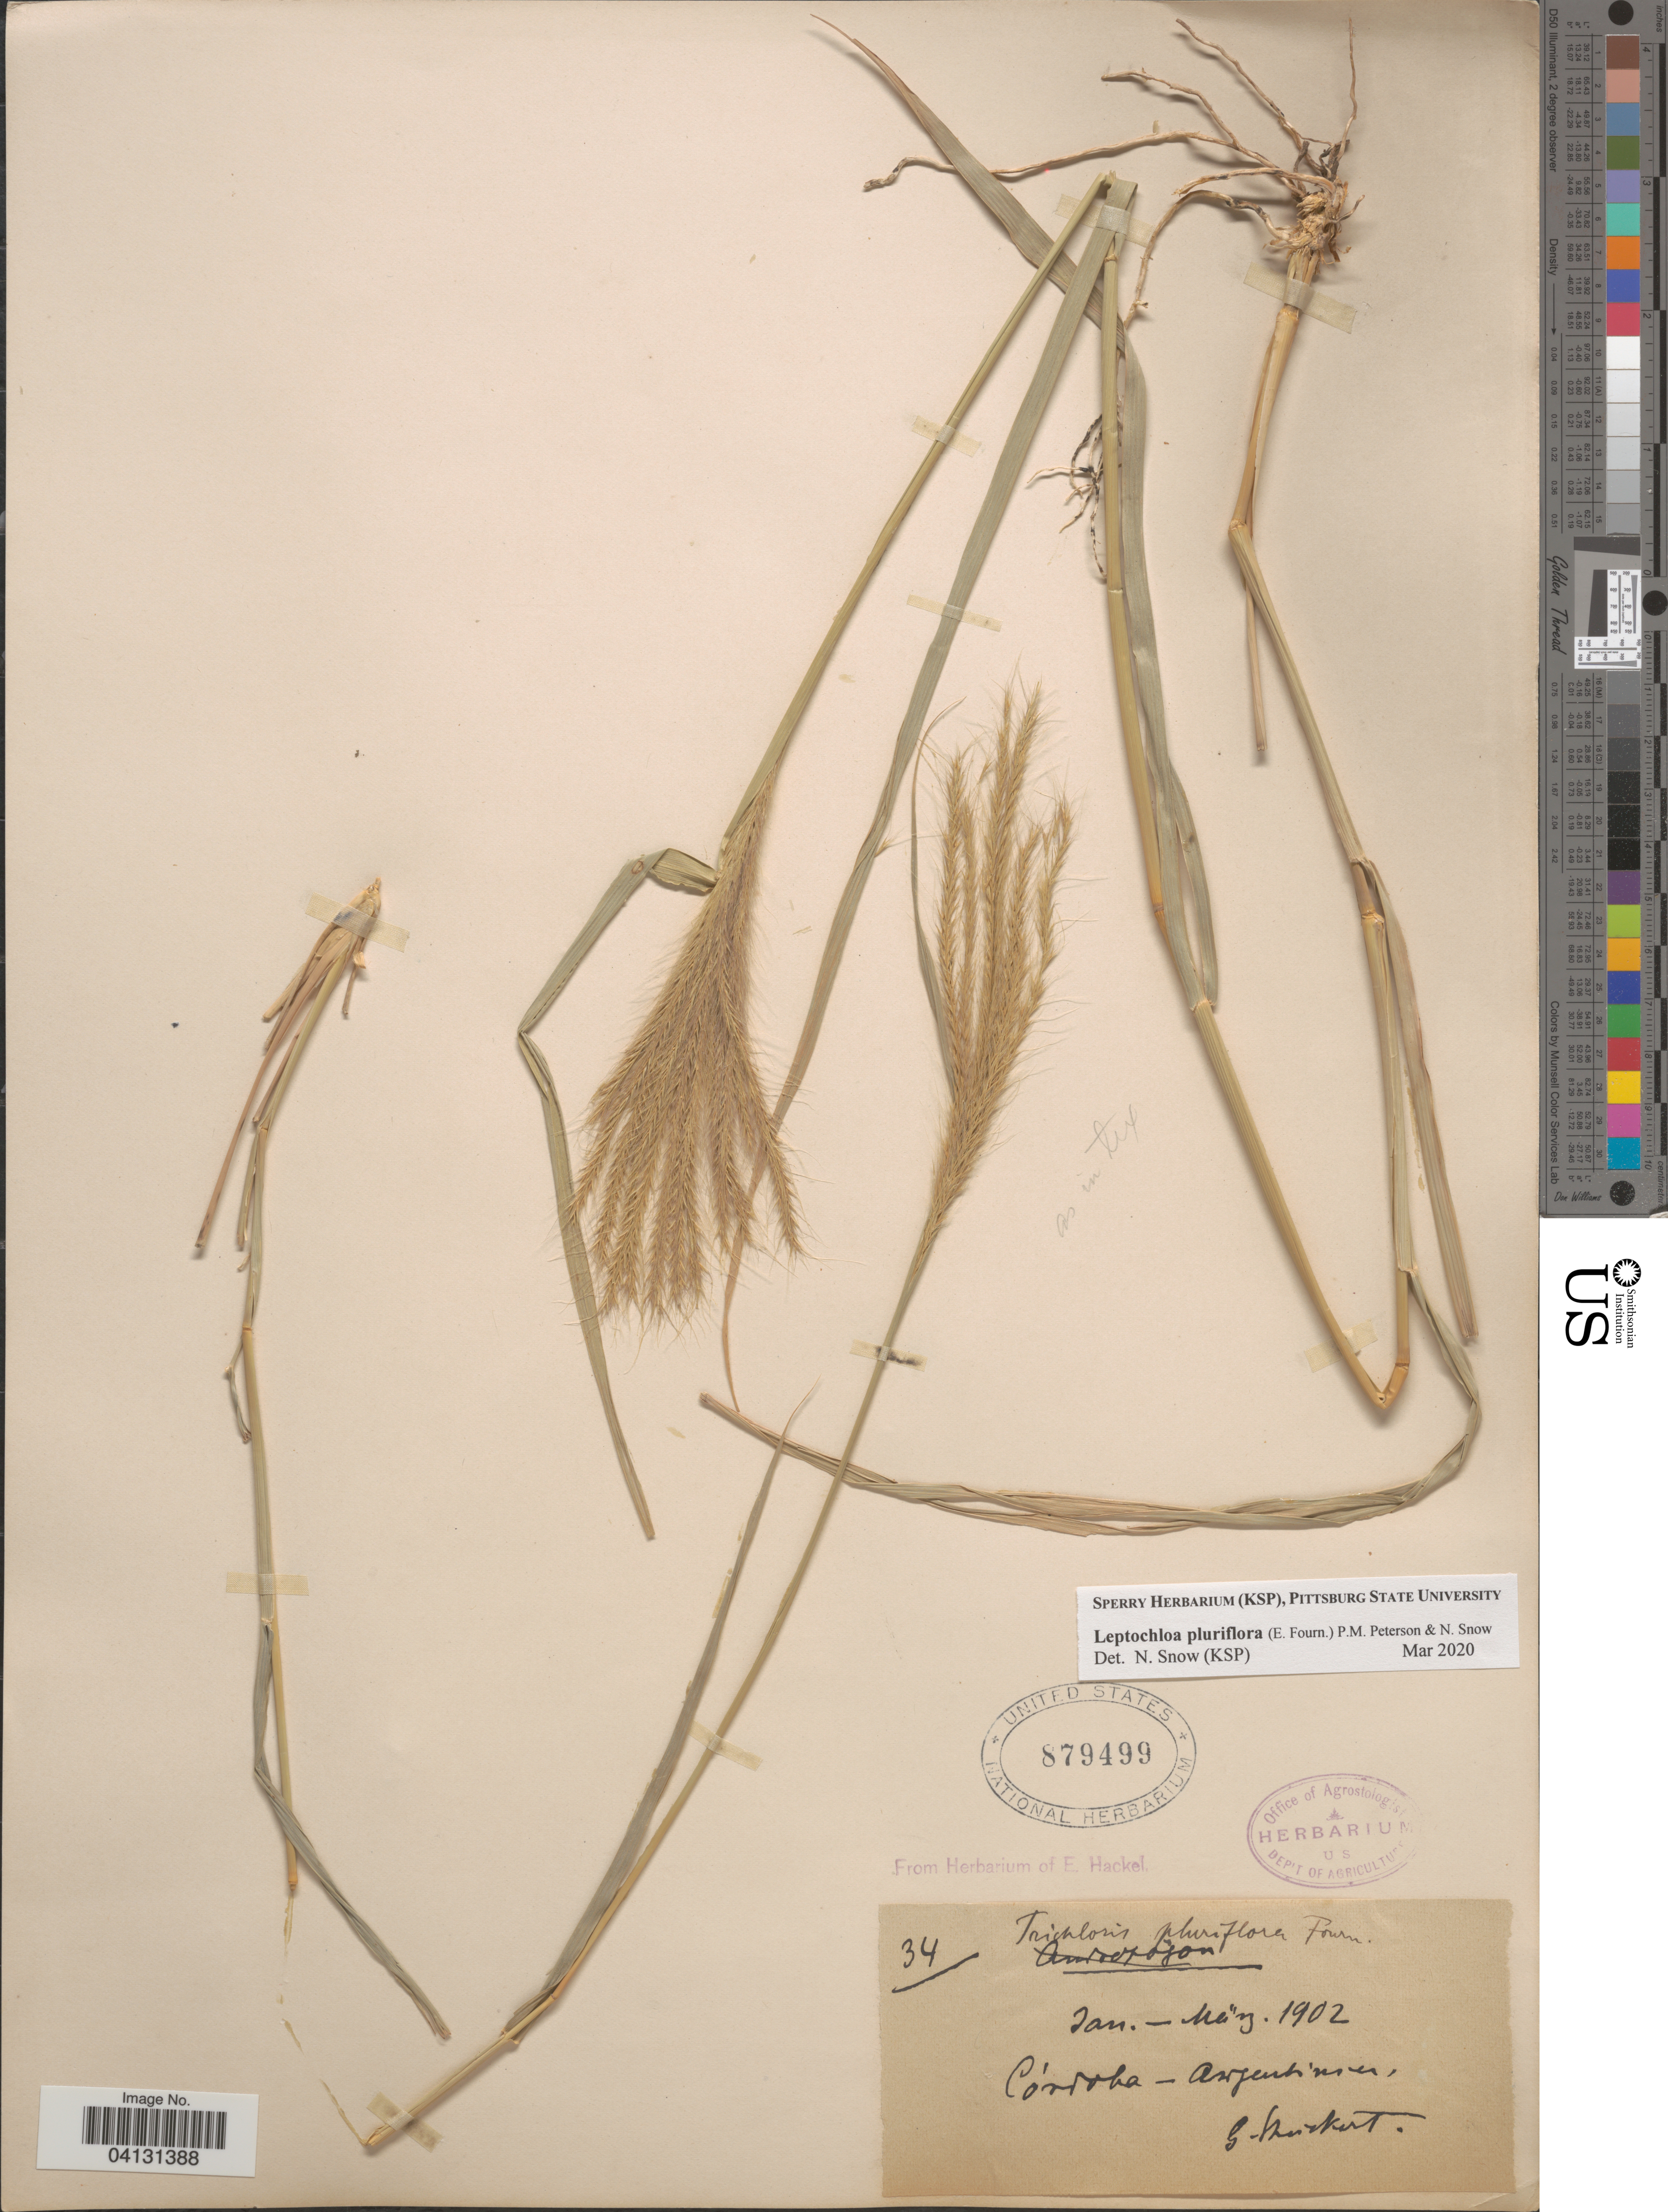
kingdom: Plantae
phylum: Tracheophyta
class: Liliopsida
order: Poales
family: Poaceae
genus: Leptochloa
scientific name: Leptochloa pluriflora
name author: (E. Fourn.) P.M. Peterson & N. Snow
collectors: G. Stuckert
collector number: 34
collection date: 1902-01/1902-03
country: Argentina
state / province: Córdoba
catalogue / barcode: US 879499